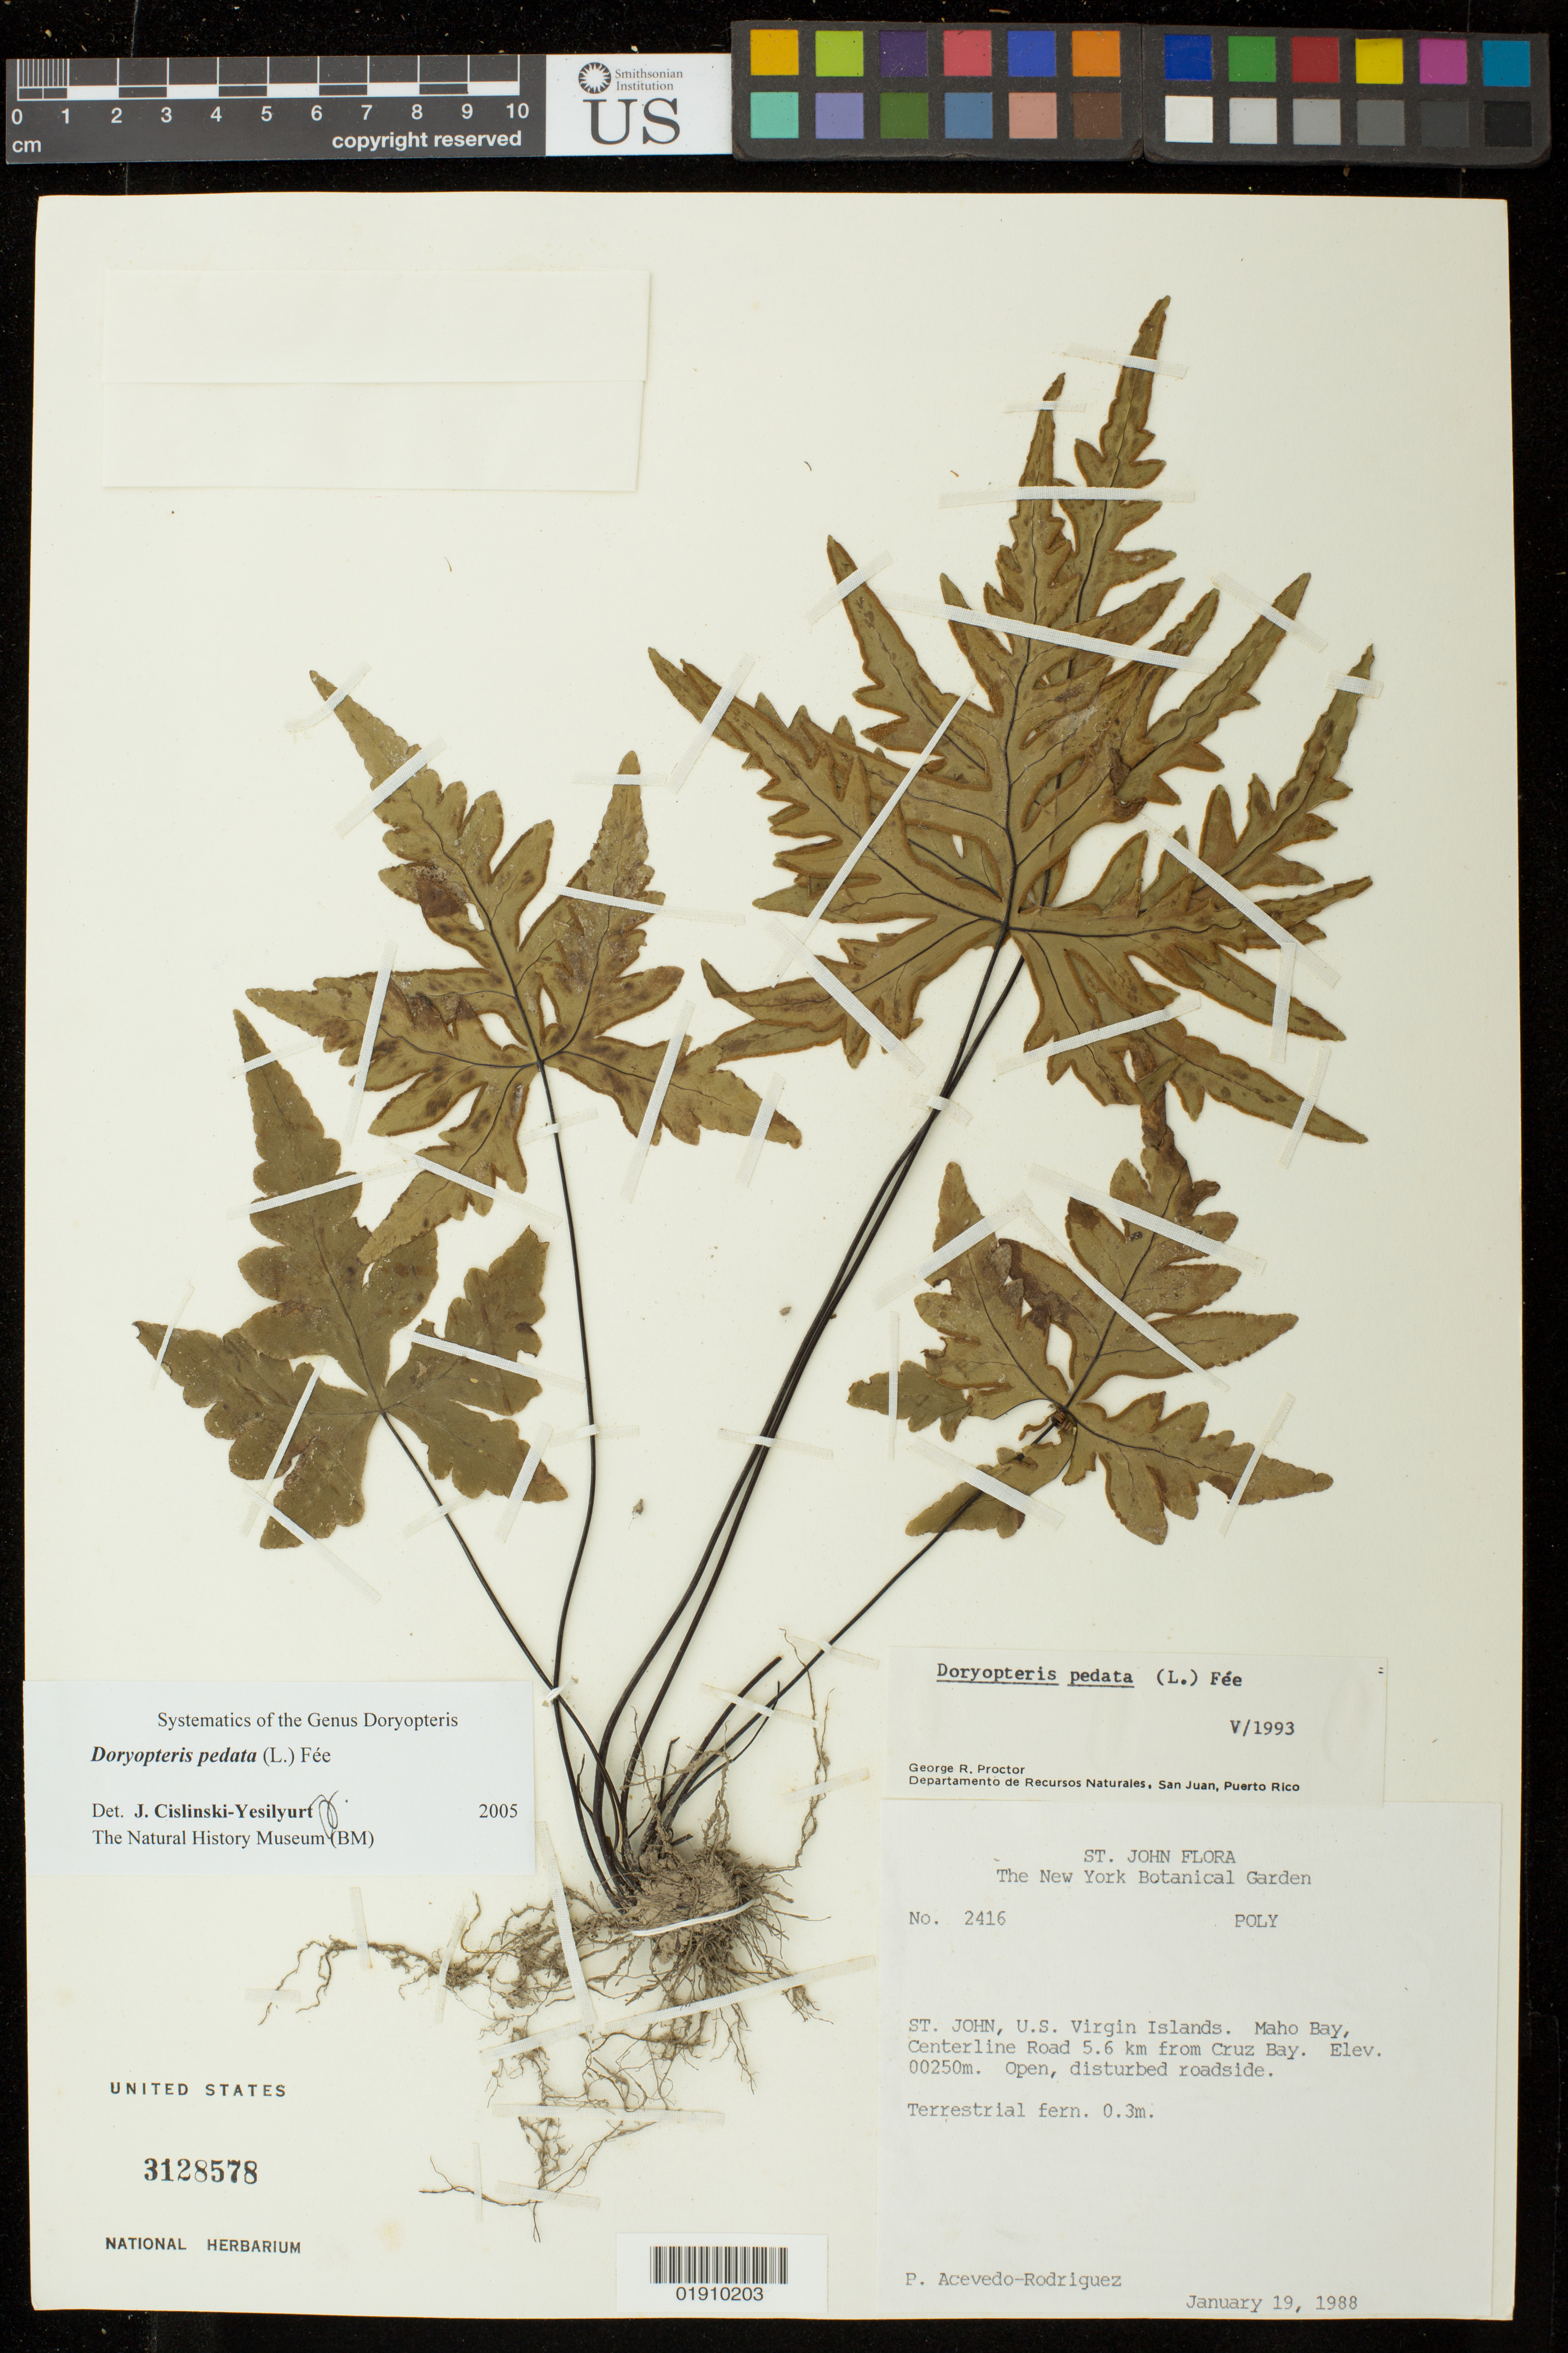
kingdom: Plantae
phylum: Tracheophyta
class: Polypodiopsida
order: Polypodiales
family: Pteridaceae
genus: Doryopteris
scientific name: Doryopteris pedata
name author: (L.) Fée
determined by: Cislinski-Yesilyurt, J.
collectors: P. Acevedo-Rodriguez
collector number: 2416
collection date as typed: January 19, 1988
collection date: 1988-01-19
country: U.S. Virgin Islands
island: St. John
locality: St. John, U.S. Virgin Islands. Maho Bay, Centerline Road 5.6 km from Cruz Bay.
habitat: Open, disturbed roadside.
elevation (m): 250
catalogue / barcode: US 3128578